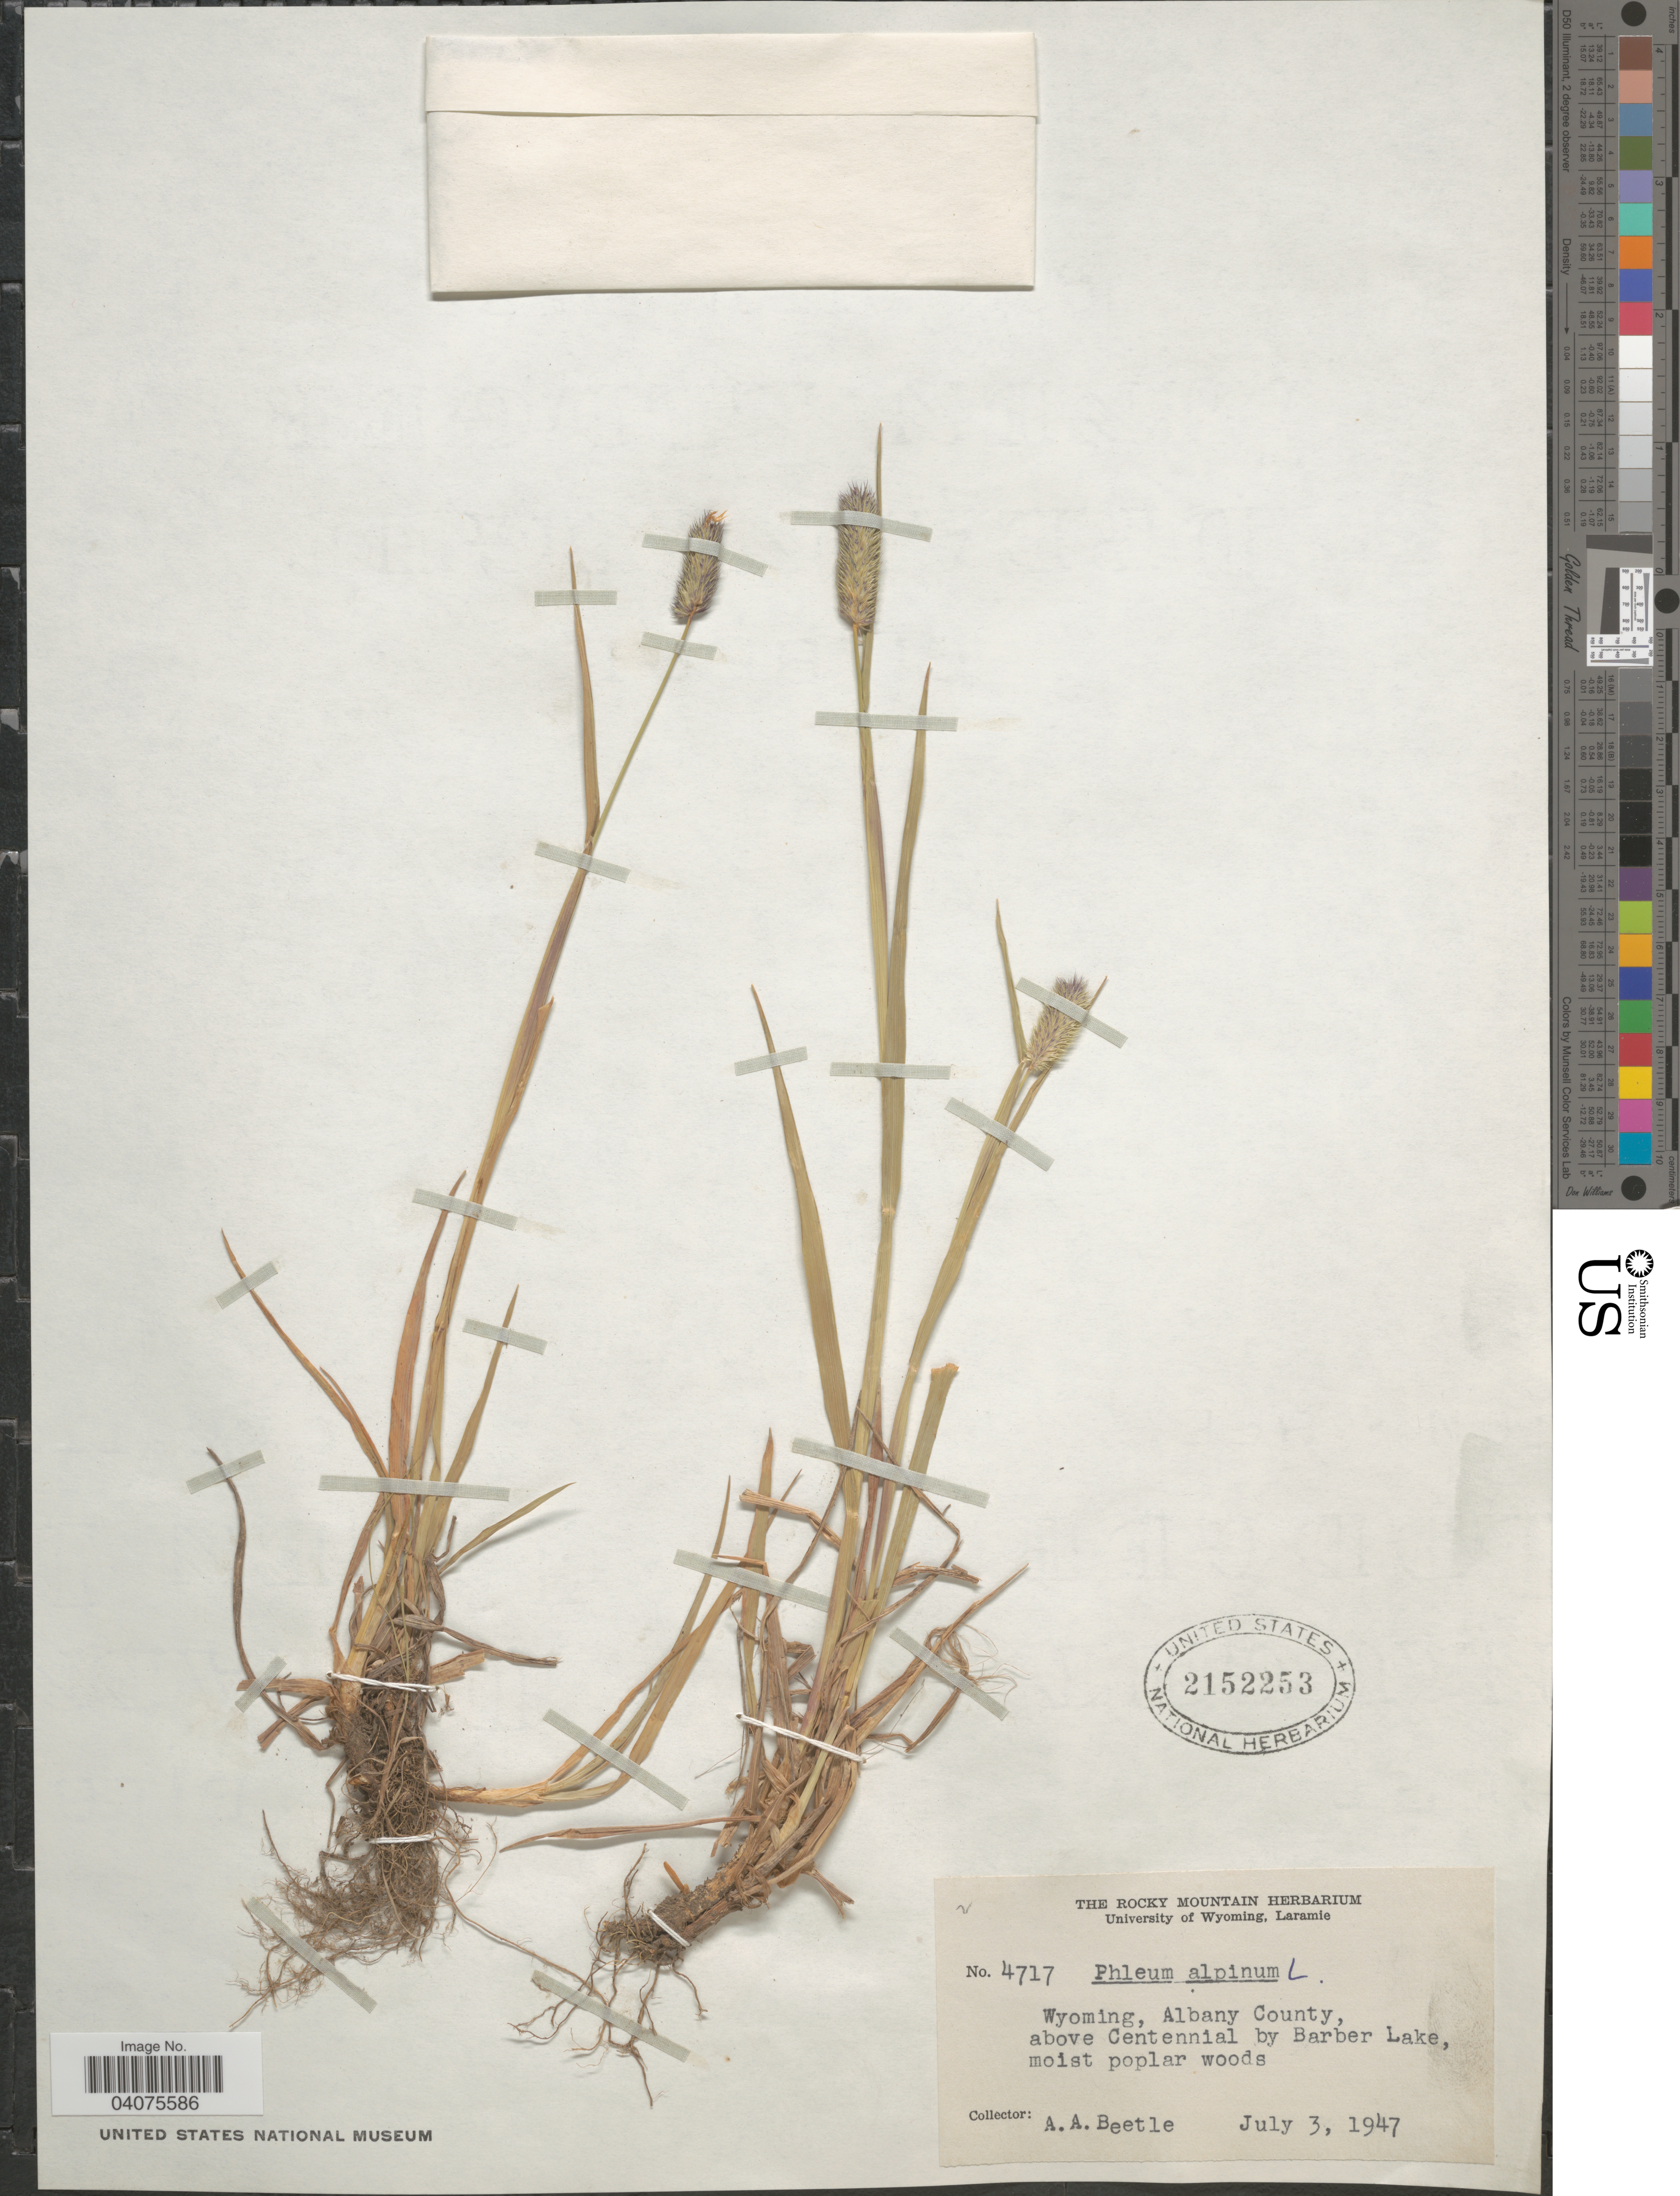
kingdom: Plantae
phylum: Tracheophyta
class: Liliopsida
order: Poales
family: Poaceae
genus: Phleum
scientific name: Phleum alpinum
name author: L.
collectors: A. A. Beetle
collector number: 4717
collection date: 1947-07-03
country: United States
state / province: Wyoming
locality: Albany County, above Centennial by Barber Lake.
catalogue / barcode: US 2152253